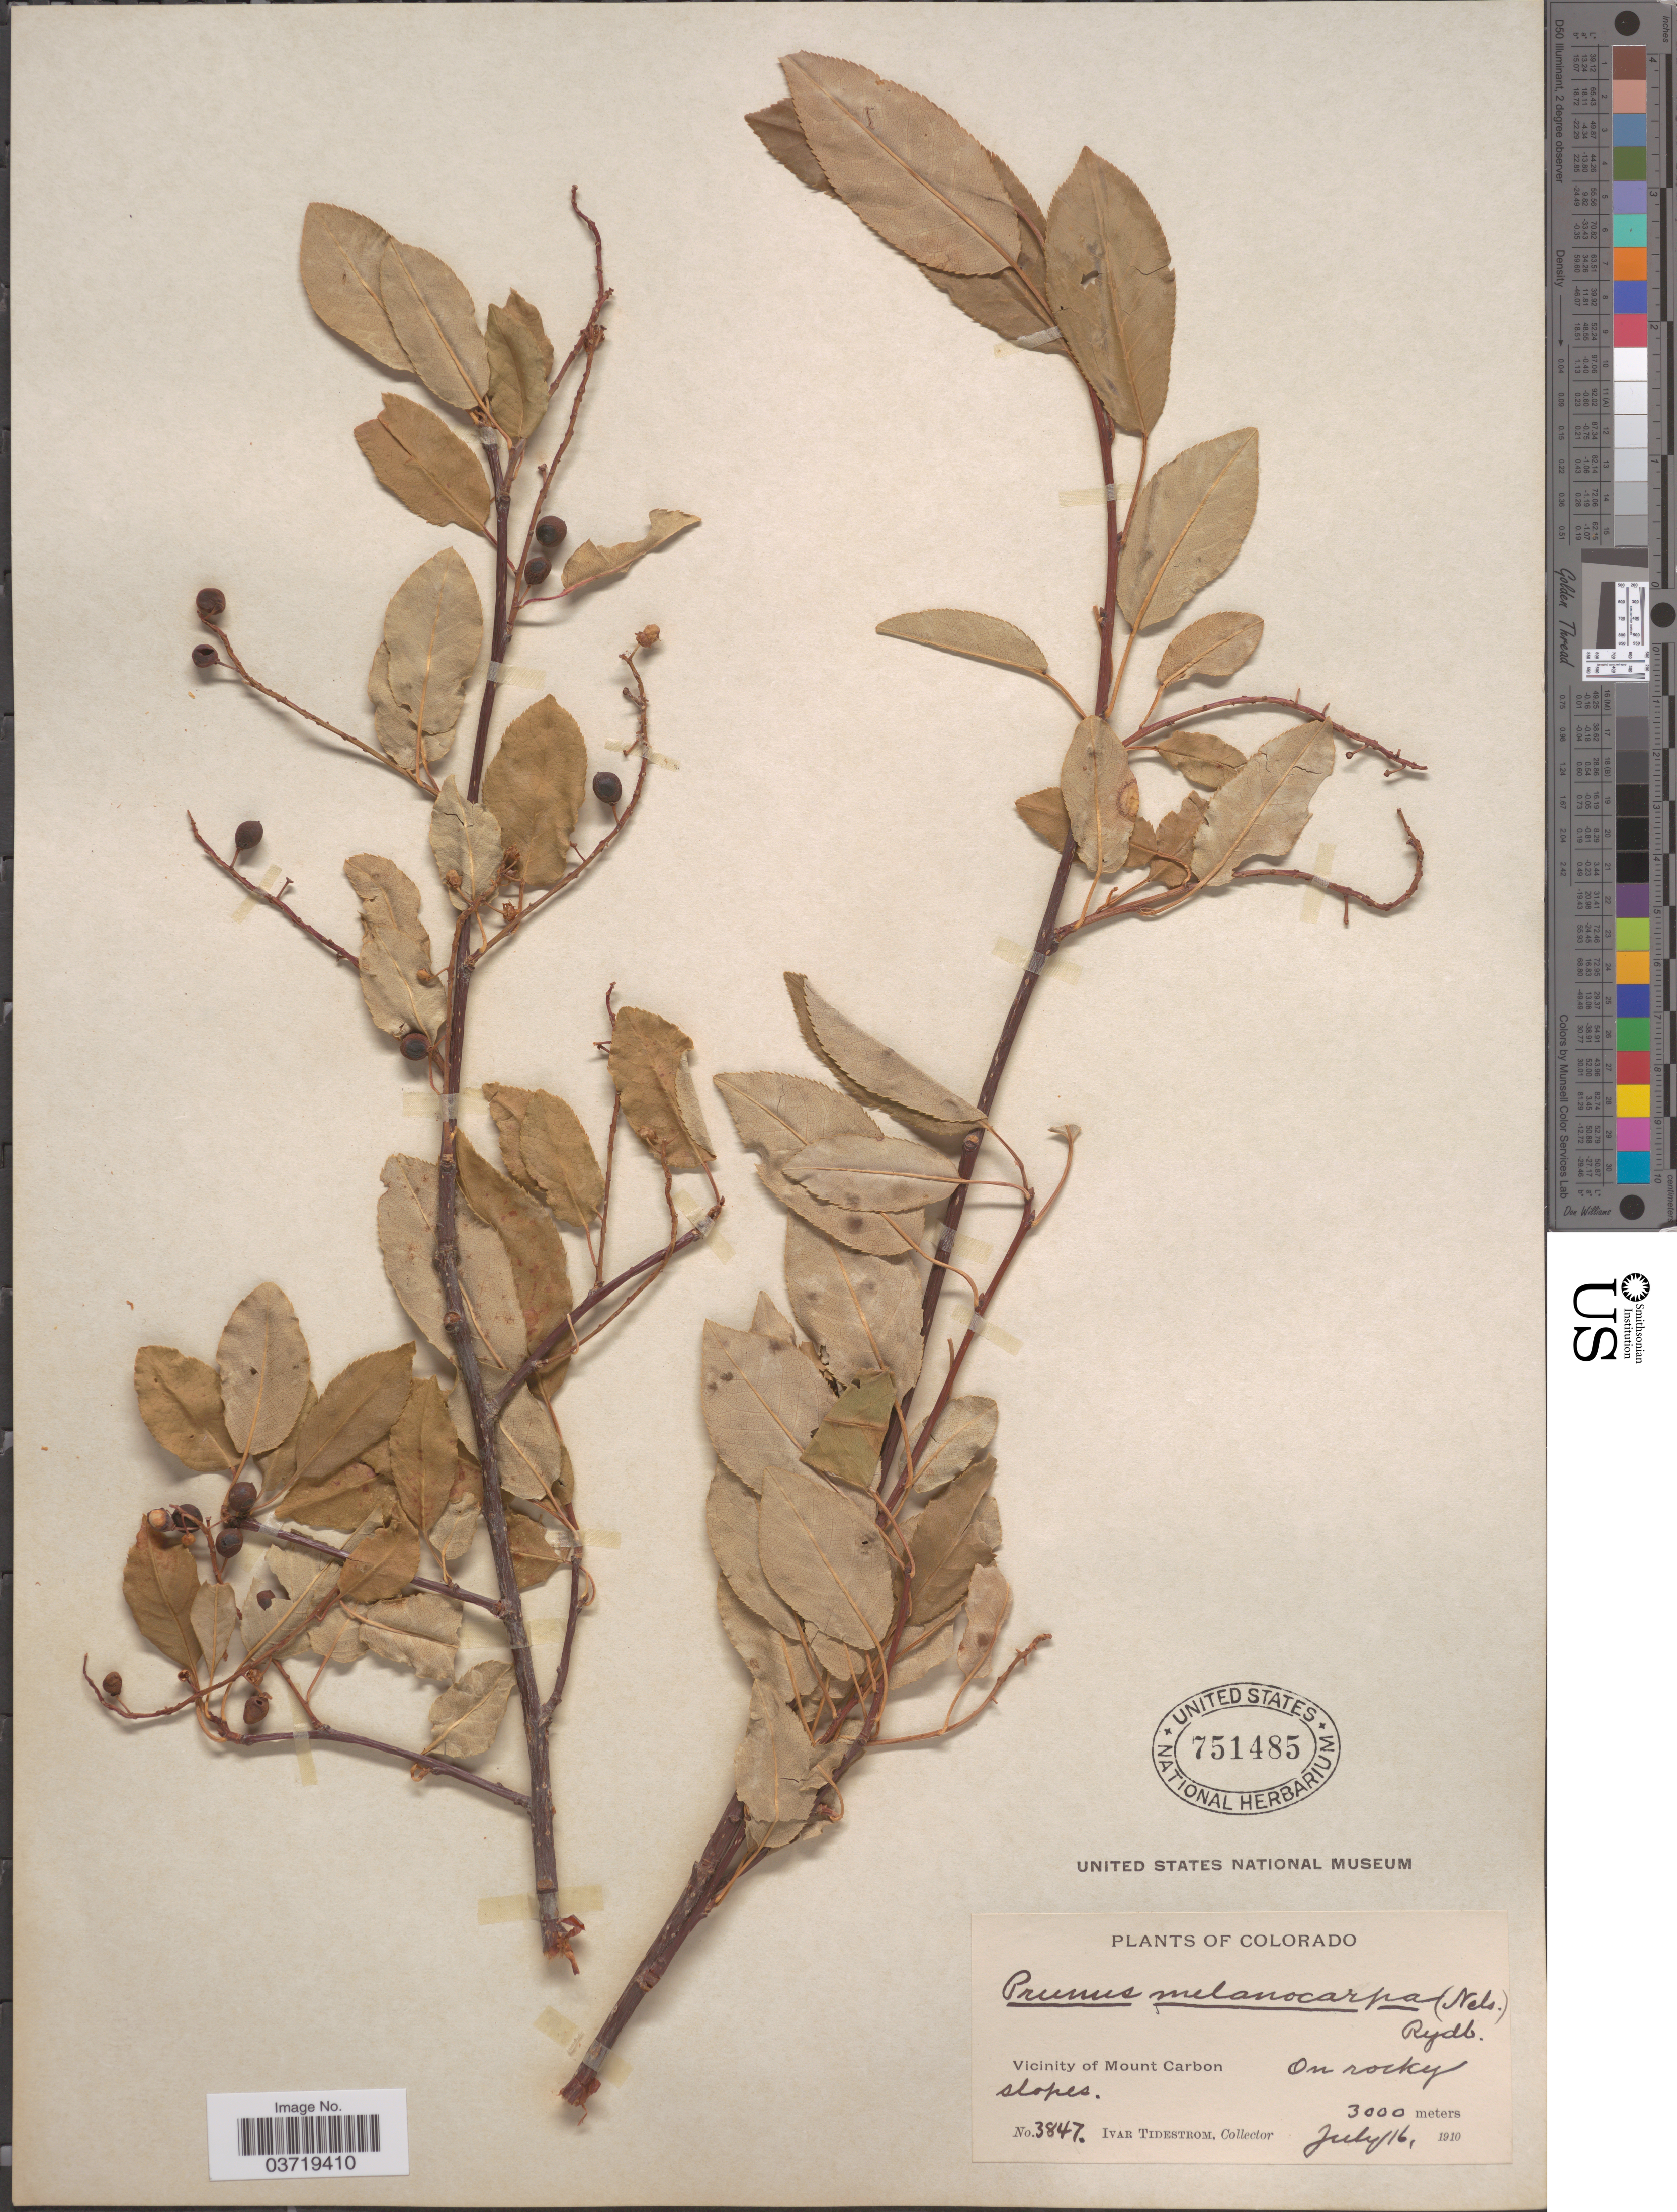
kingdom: Plantae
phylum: Tracheophyta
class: Magnoliopsida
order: Rosales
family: Rosaceae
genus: Prunus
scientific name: Prunus virginiana var. demissa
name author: (Nutt.) Torr.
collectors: I. F. Tidestrom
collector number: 3847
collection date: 1910-07-16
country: United States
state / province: Colorado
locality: Vicinity of Mount Carbon.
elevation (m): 3000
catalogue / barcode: US 751485